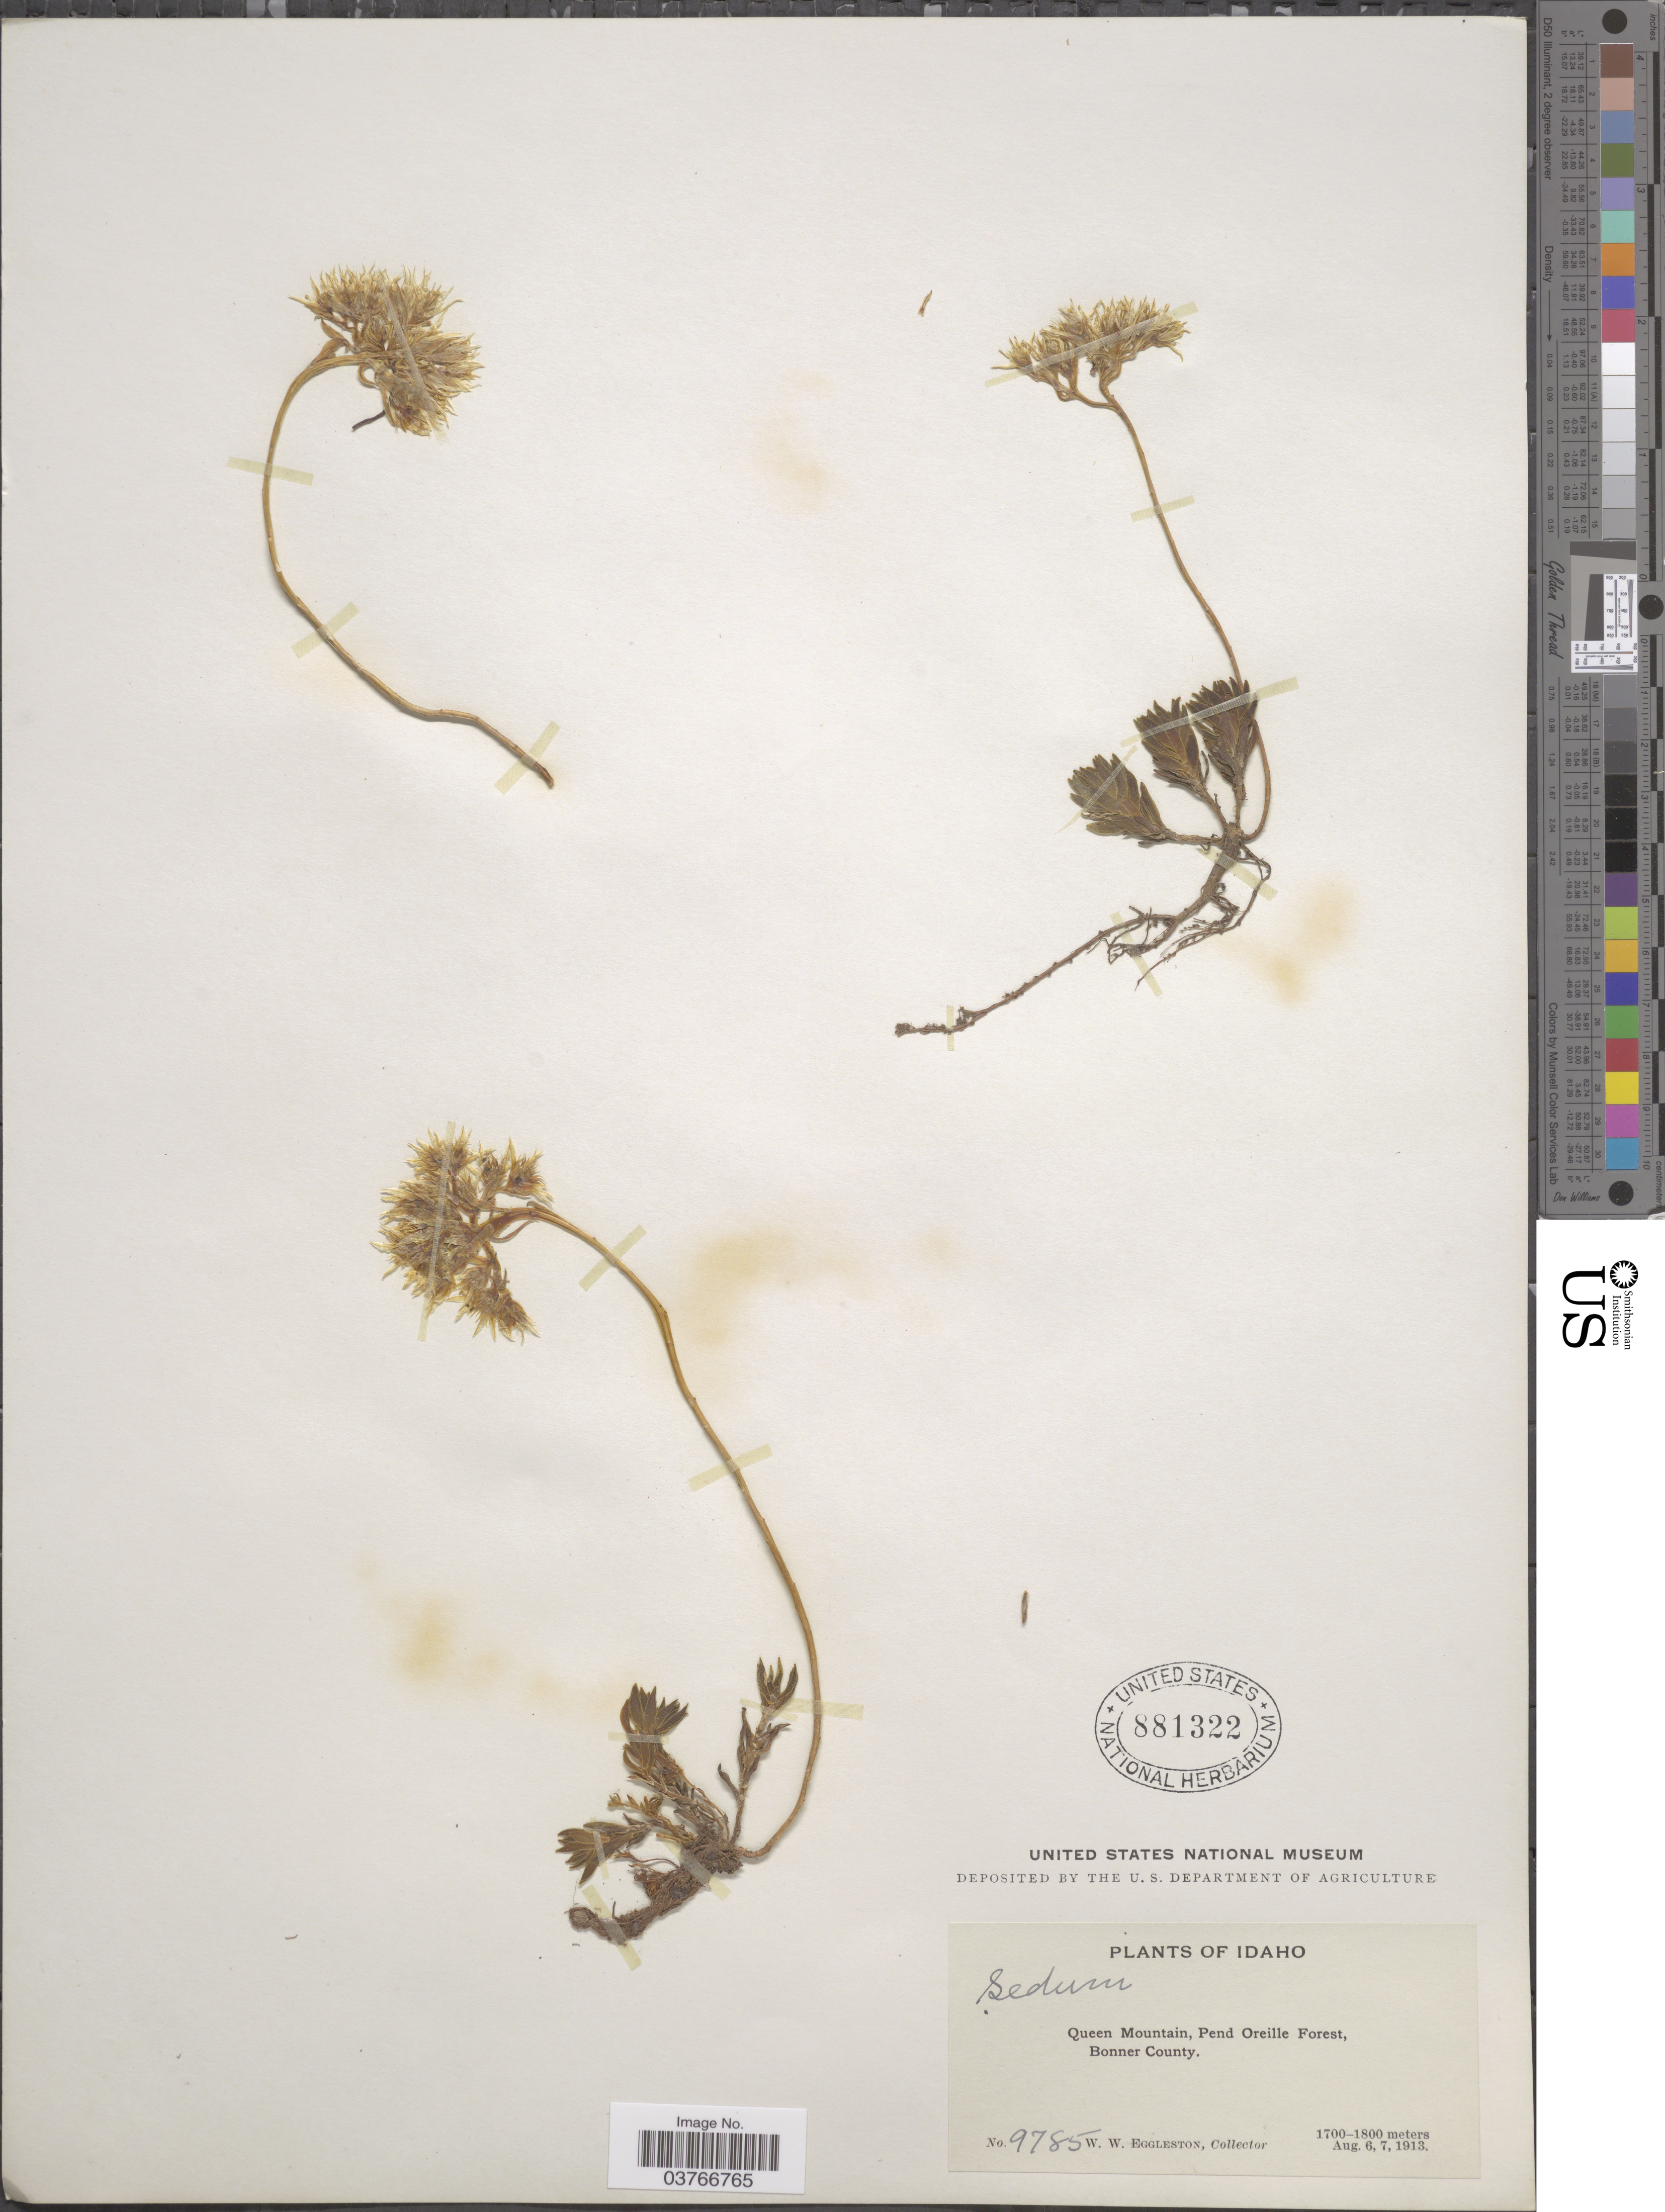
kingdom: Plantae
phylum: Tracheophyta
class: Magnoliopsida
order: Saxifragales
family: Crassulaceae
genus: Sedum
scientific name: Sedum sp.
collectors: W. W. Eggleston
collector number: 9785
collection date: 1913-08-06/1913-08-07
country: United States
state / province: Idaho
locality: Queen Mountain, Pend Oreille Forest, Bonner County.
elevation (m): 1700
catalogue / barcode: US 881322